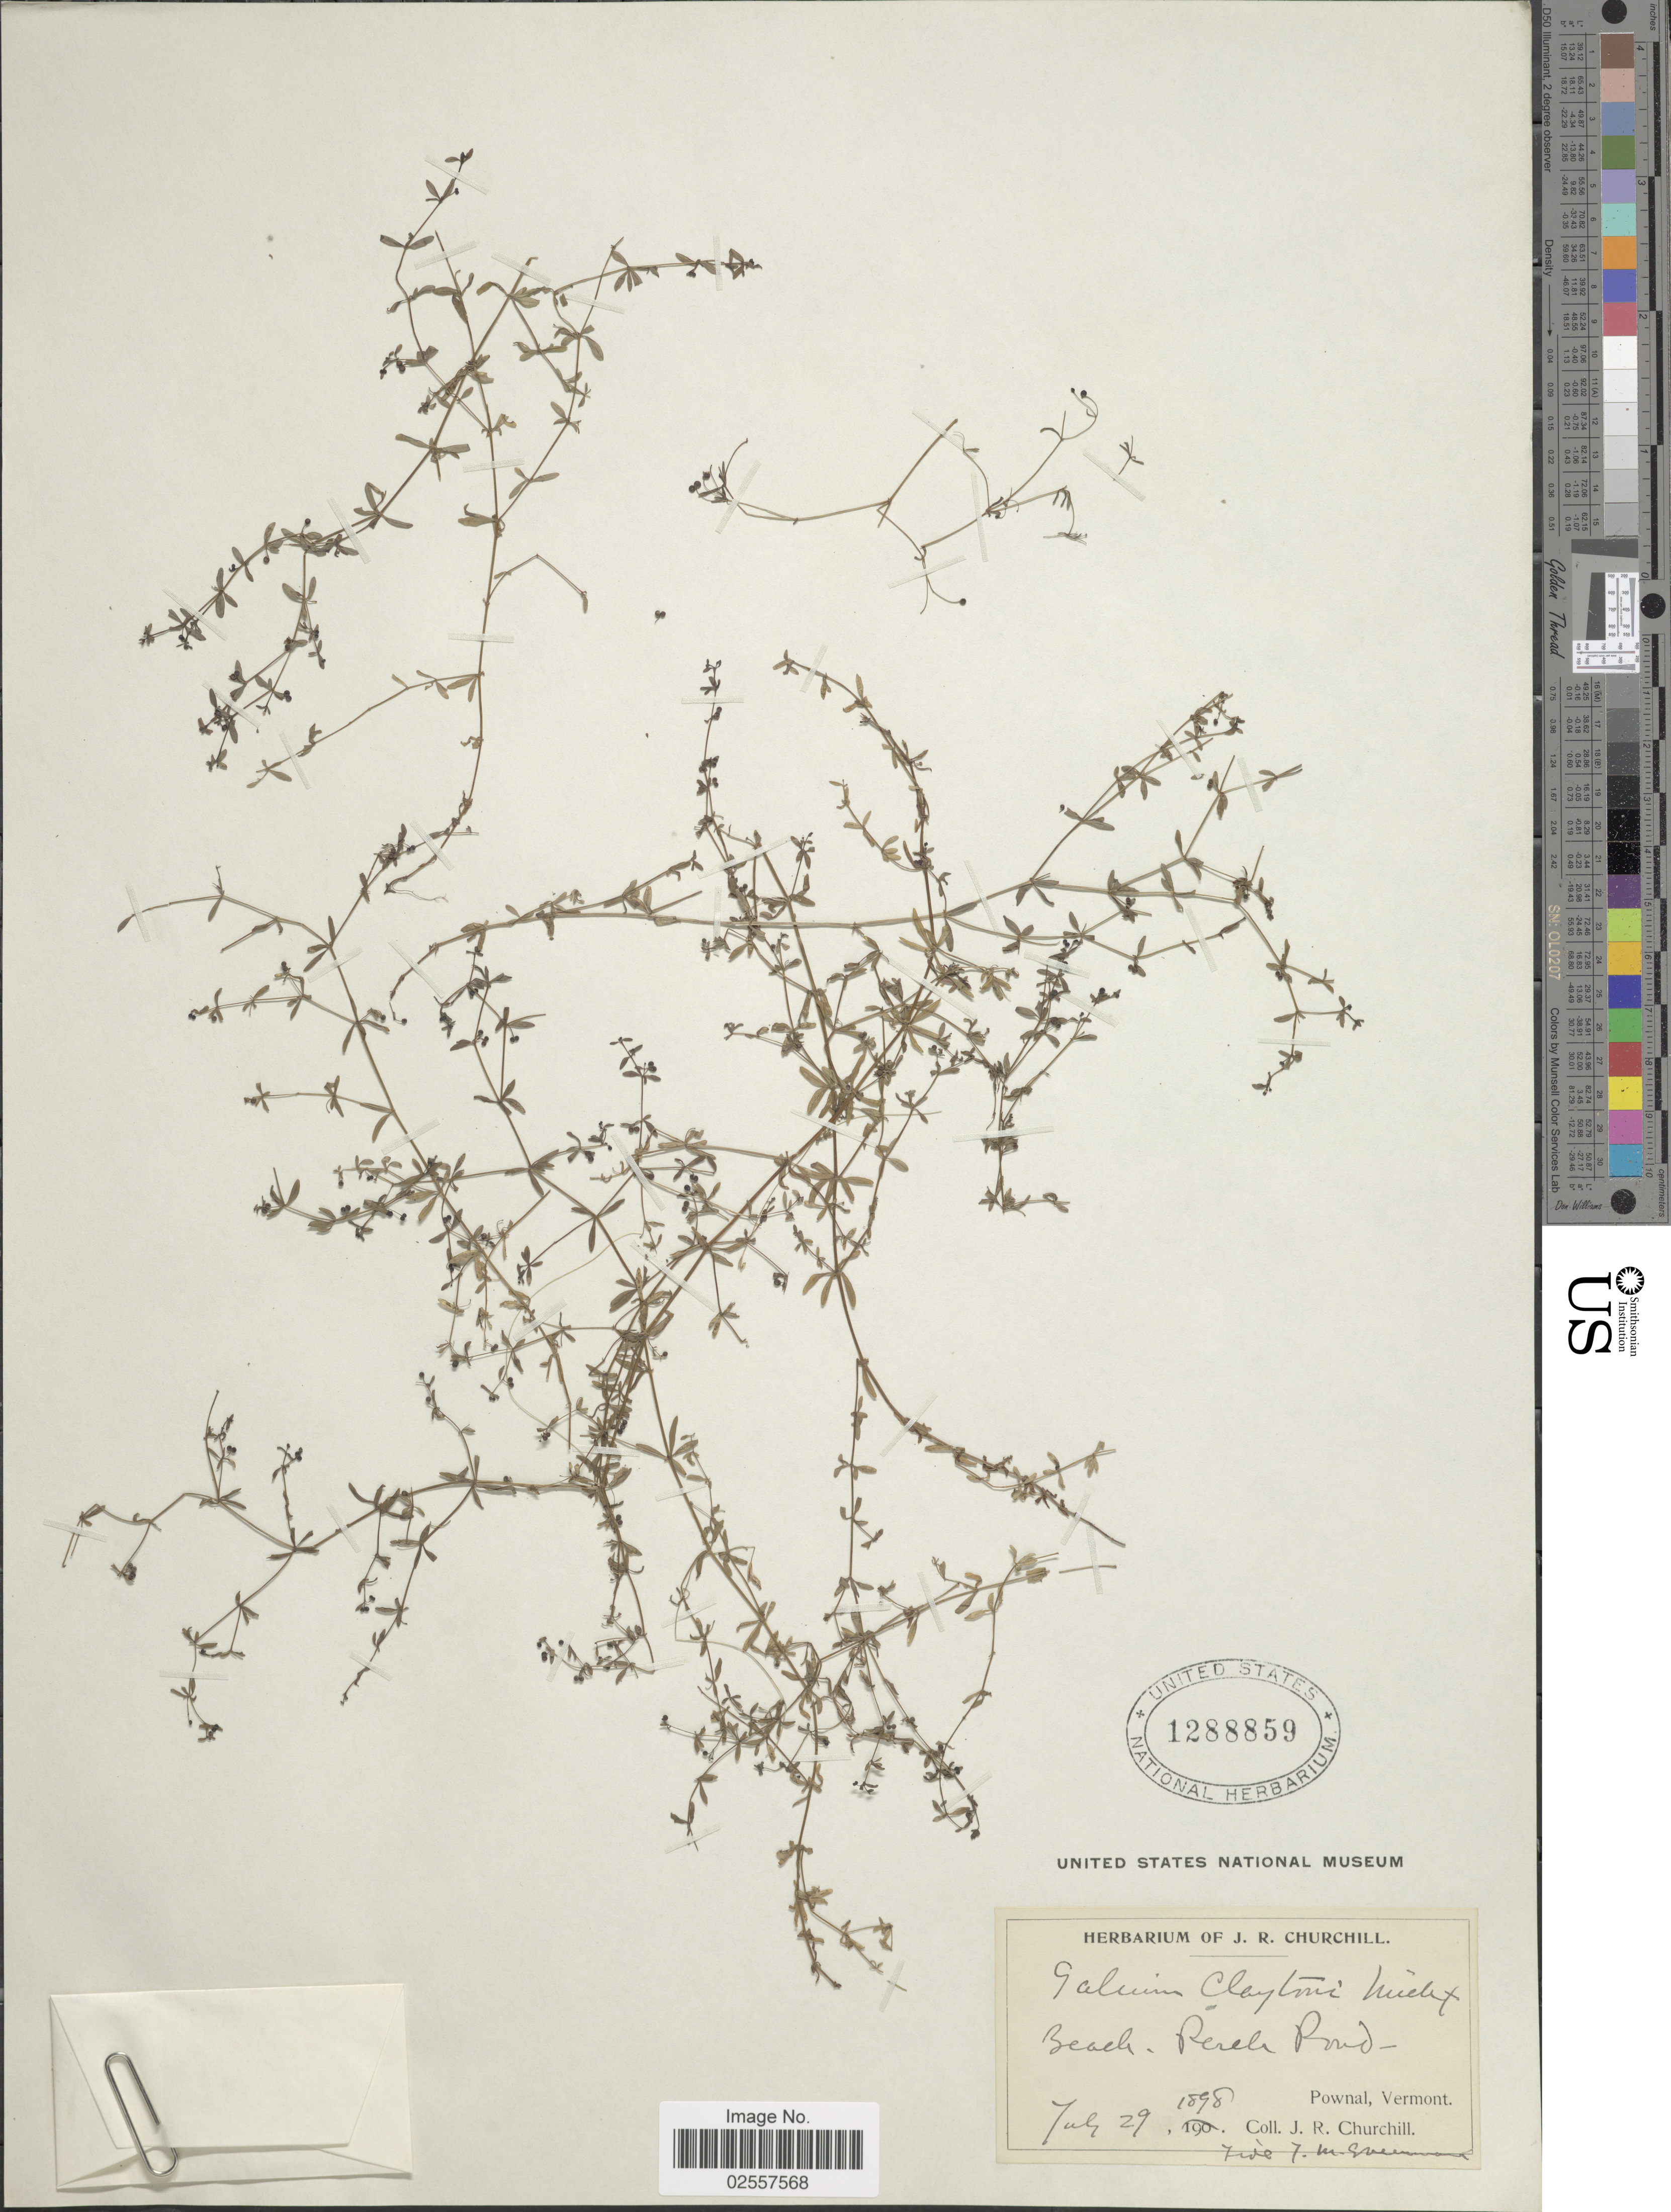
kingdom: Plantae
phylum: Tracheophyta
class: Magnoliopsida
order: Gentianales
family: Rubiaceae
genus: Galium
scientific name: Galium claytoni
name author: Michx.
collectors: J. Churchill & J. M. Greenman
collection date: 1898-07-29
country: United States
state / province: Vermont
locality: Beach, Perek Pond, Pownal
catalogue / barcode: US 1288859